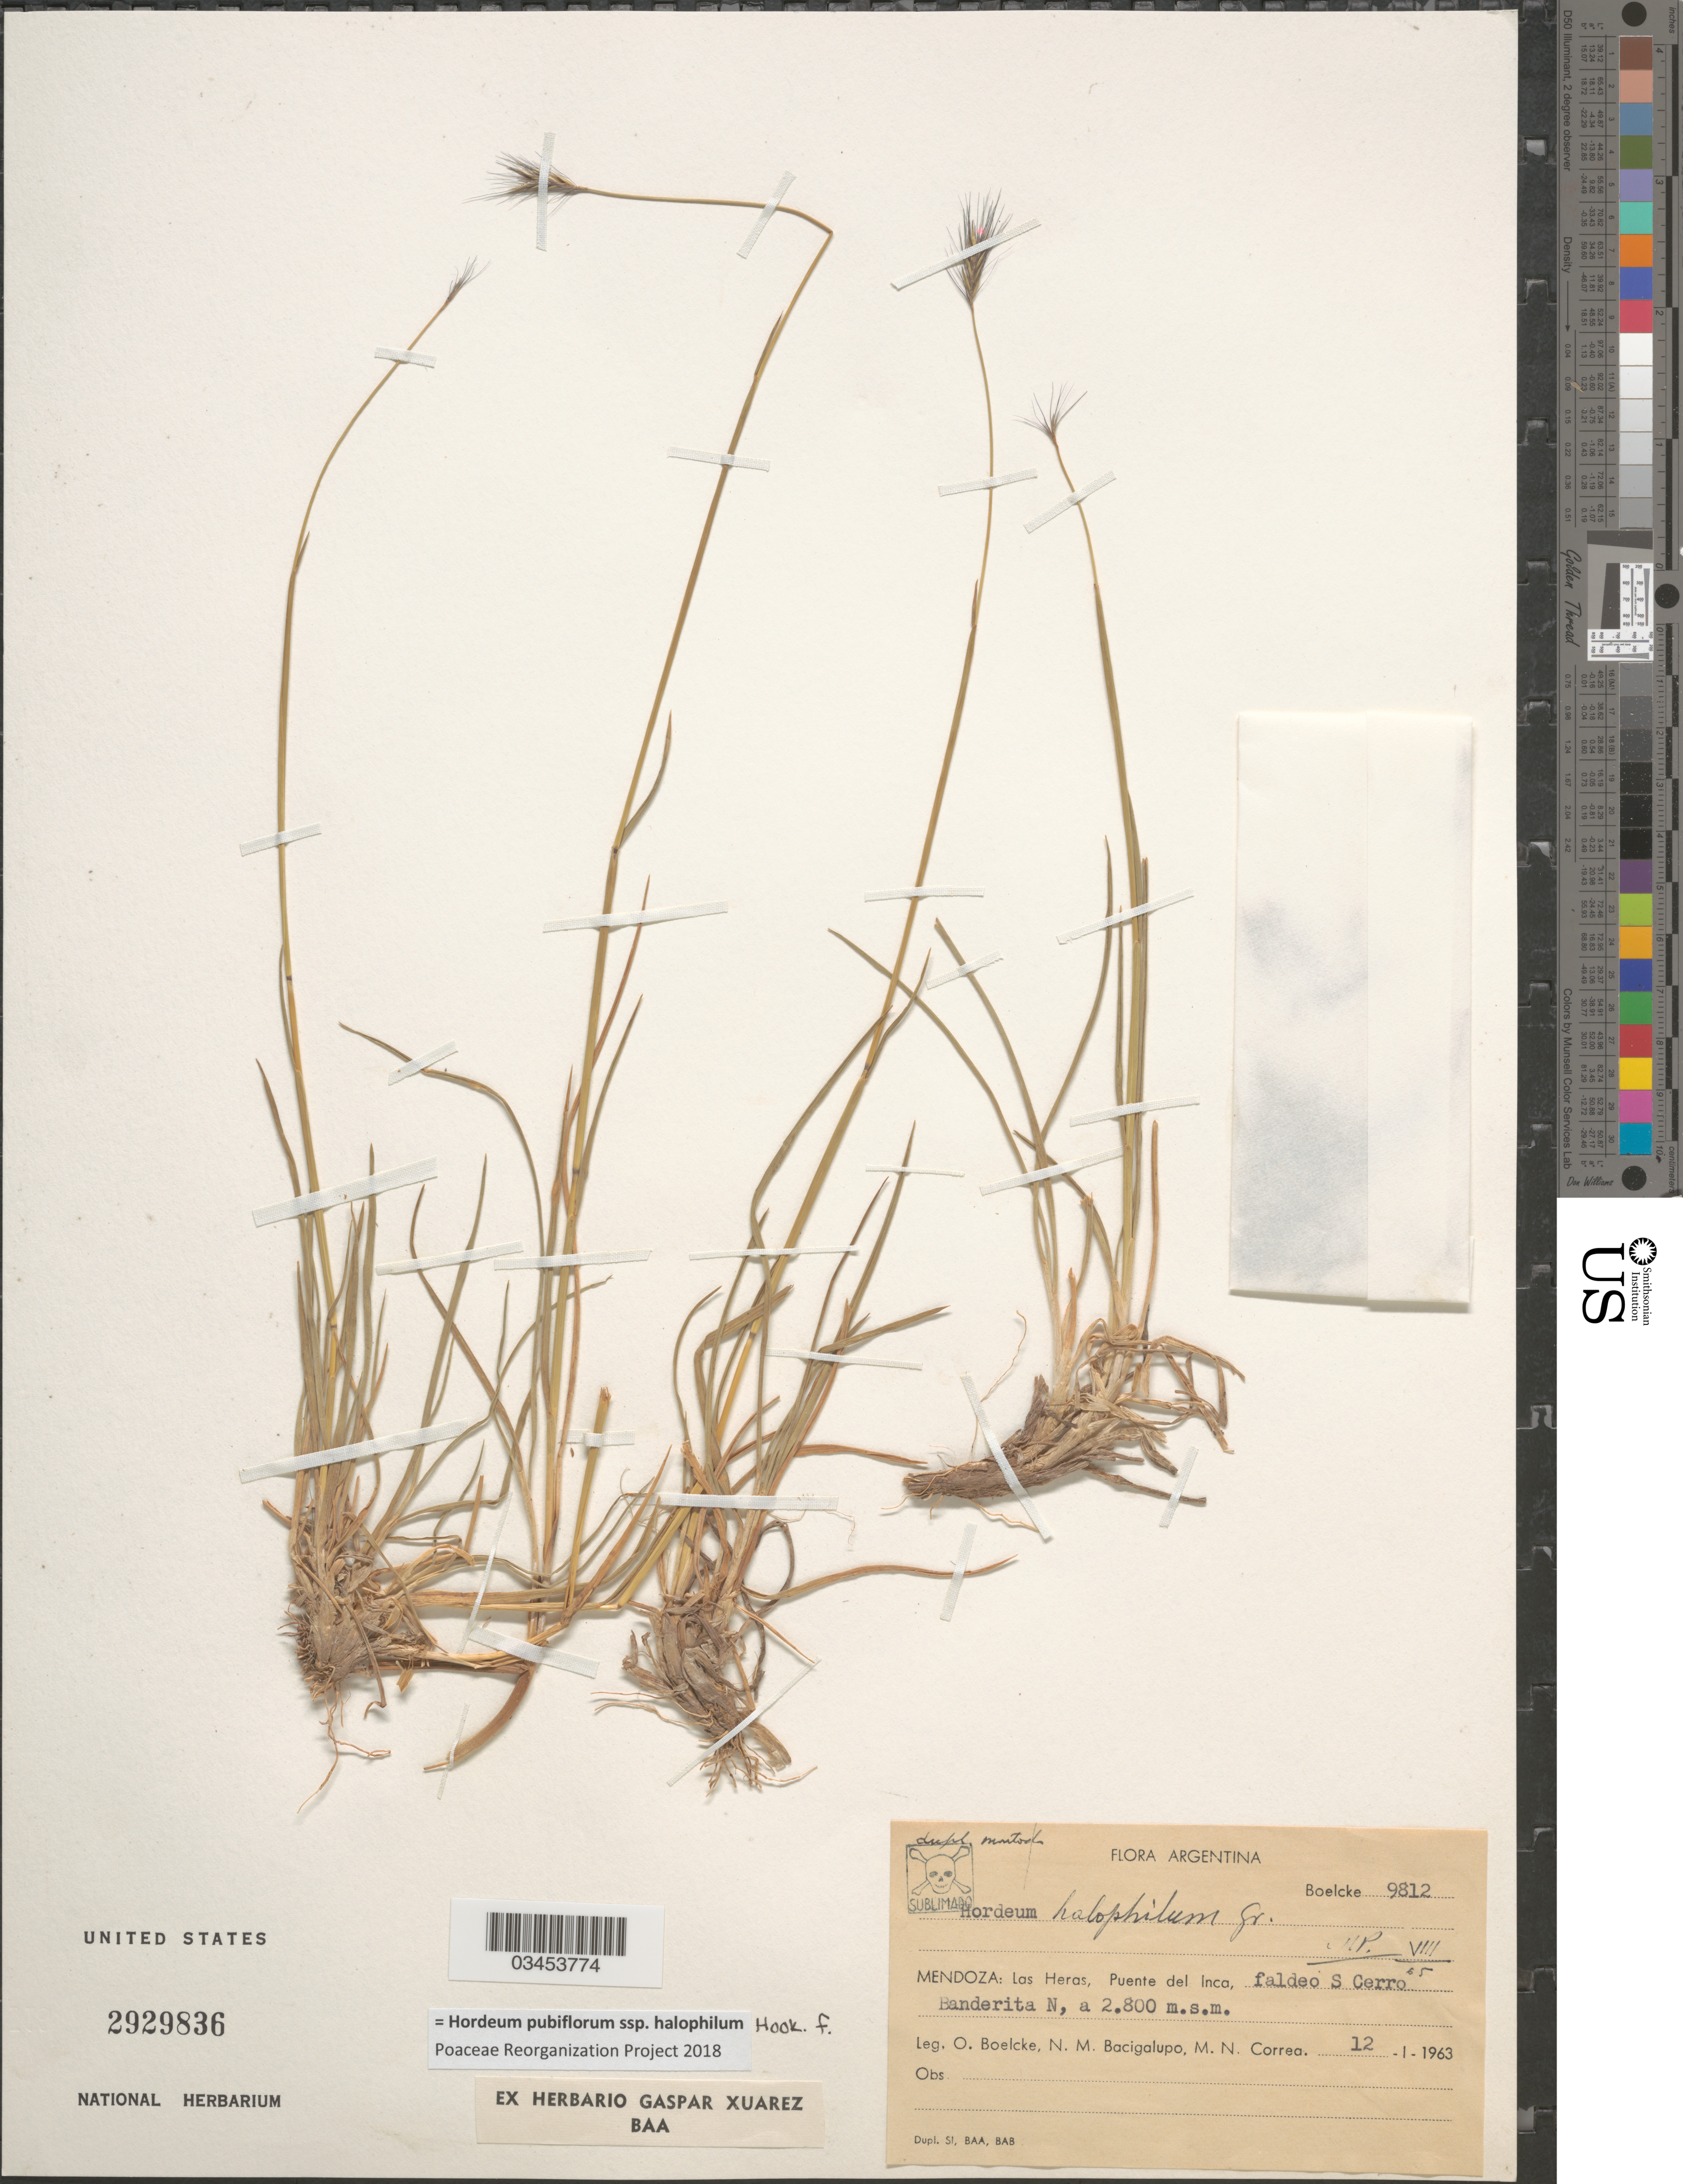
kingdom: Plantae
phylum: Tracheophyta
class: Liliopsida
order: Poales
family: Poaceae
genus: Hordeum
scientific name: Hordeum pubiflorum subsp. halophilum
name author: Hook. f.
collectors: O. Boelcke, N. M. Bacigalupo & M. N. Correa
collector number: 9812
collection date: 1963-01-12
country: Argentina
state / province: Mendoza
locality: Las Heras, Puente del Inca, faldeo S Cerro Banderita N.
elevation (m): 2800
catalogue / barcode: US 2929836